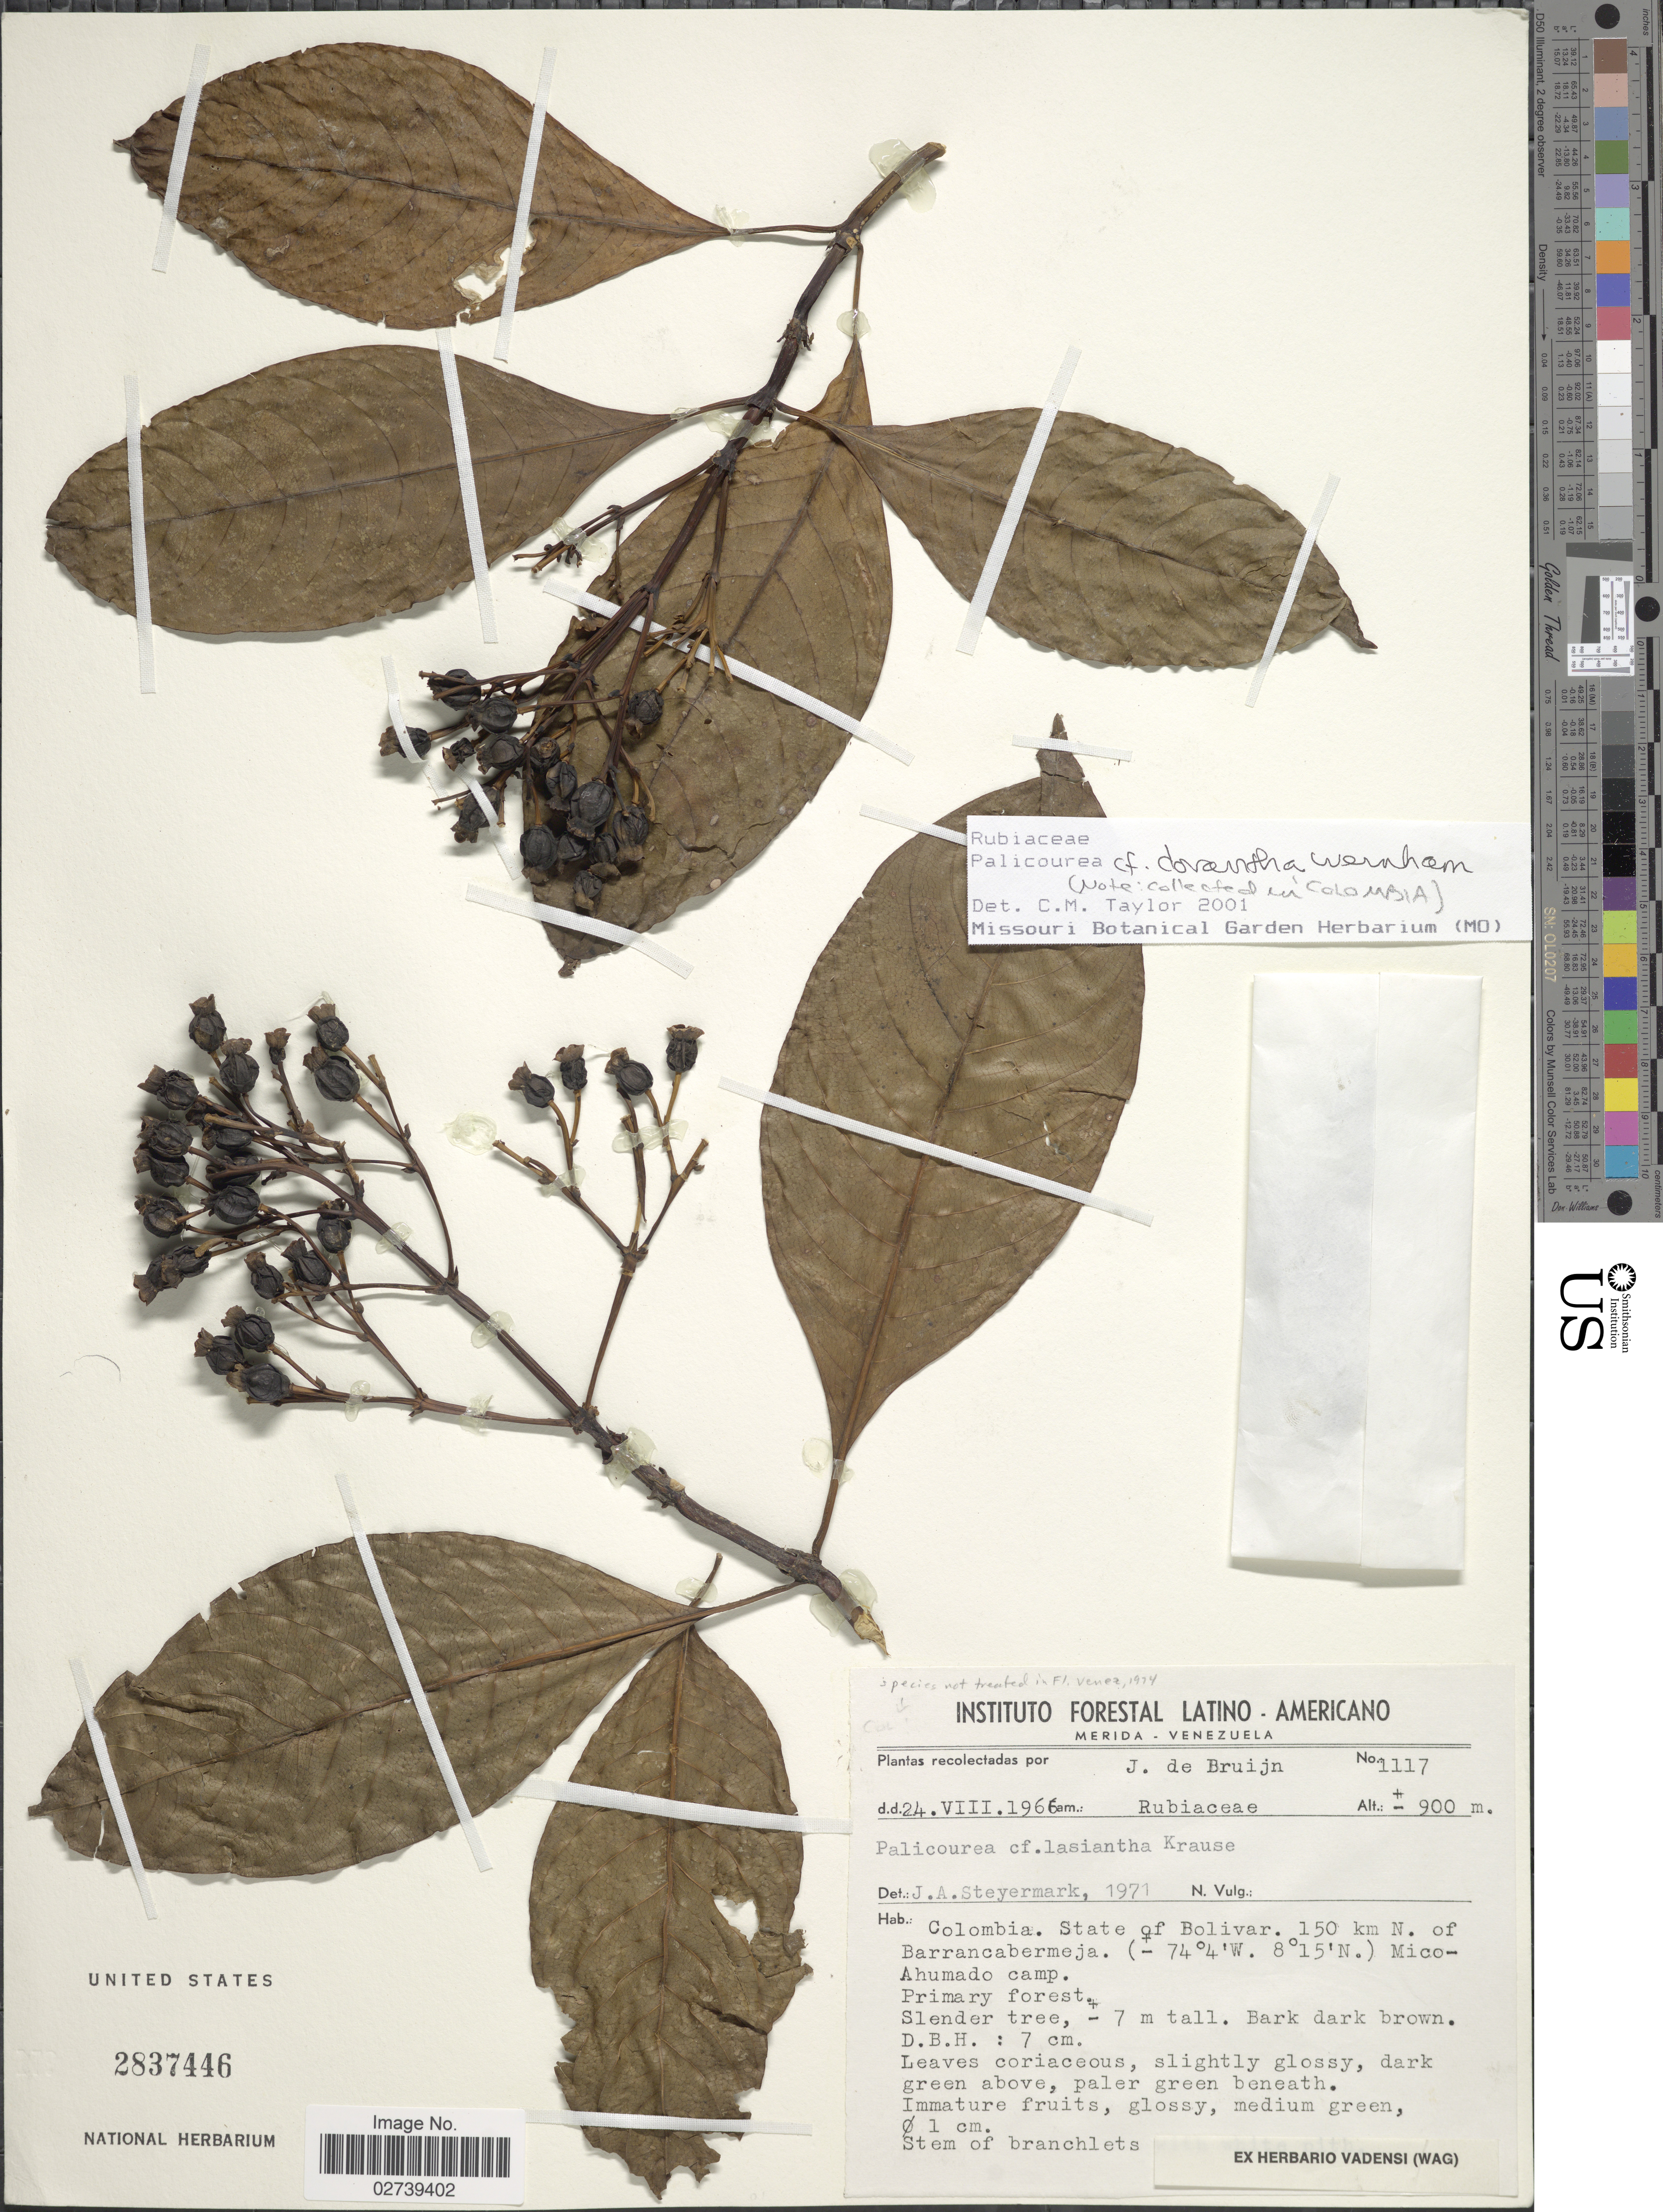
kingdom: Plantae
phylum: Tracheophyta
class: Magnoliopsida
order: Gentianales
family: Rubiaceae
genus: Palicourea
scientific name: Palicourea dorantha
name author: Wernham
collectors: J. Bruijn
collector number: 1117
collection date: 1966-08-24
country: Venezuela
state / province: Bolivar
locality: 150 km N. of Barrancabermeja, Mico-Ahumado camp.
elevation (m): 900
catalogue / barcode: US 2837446